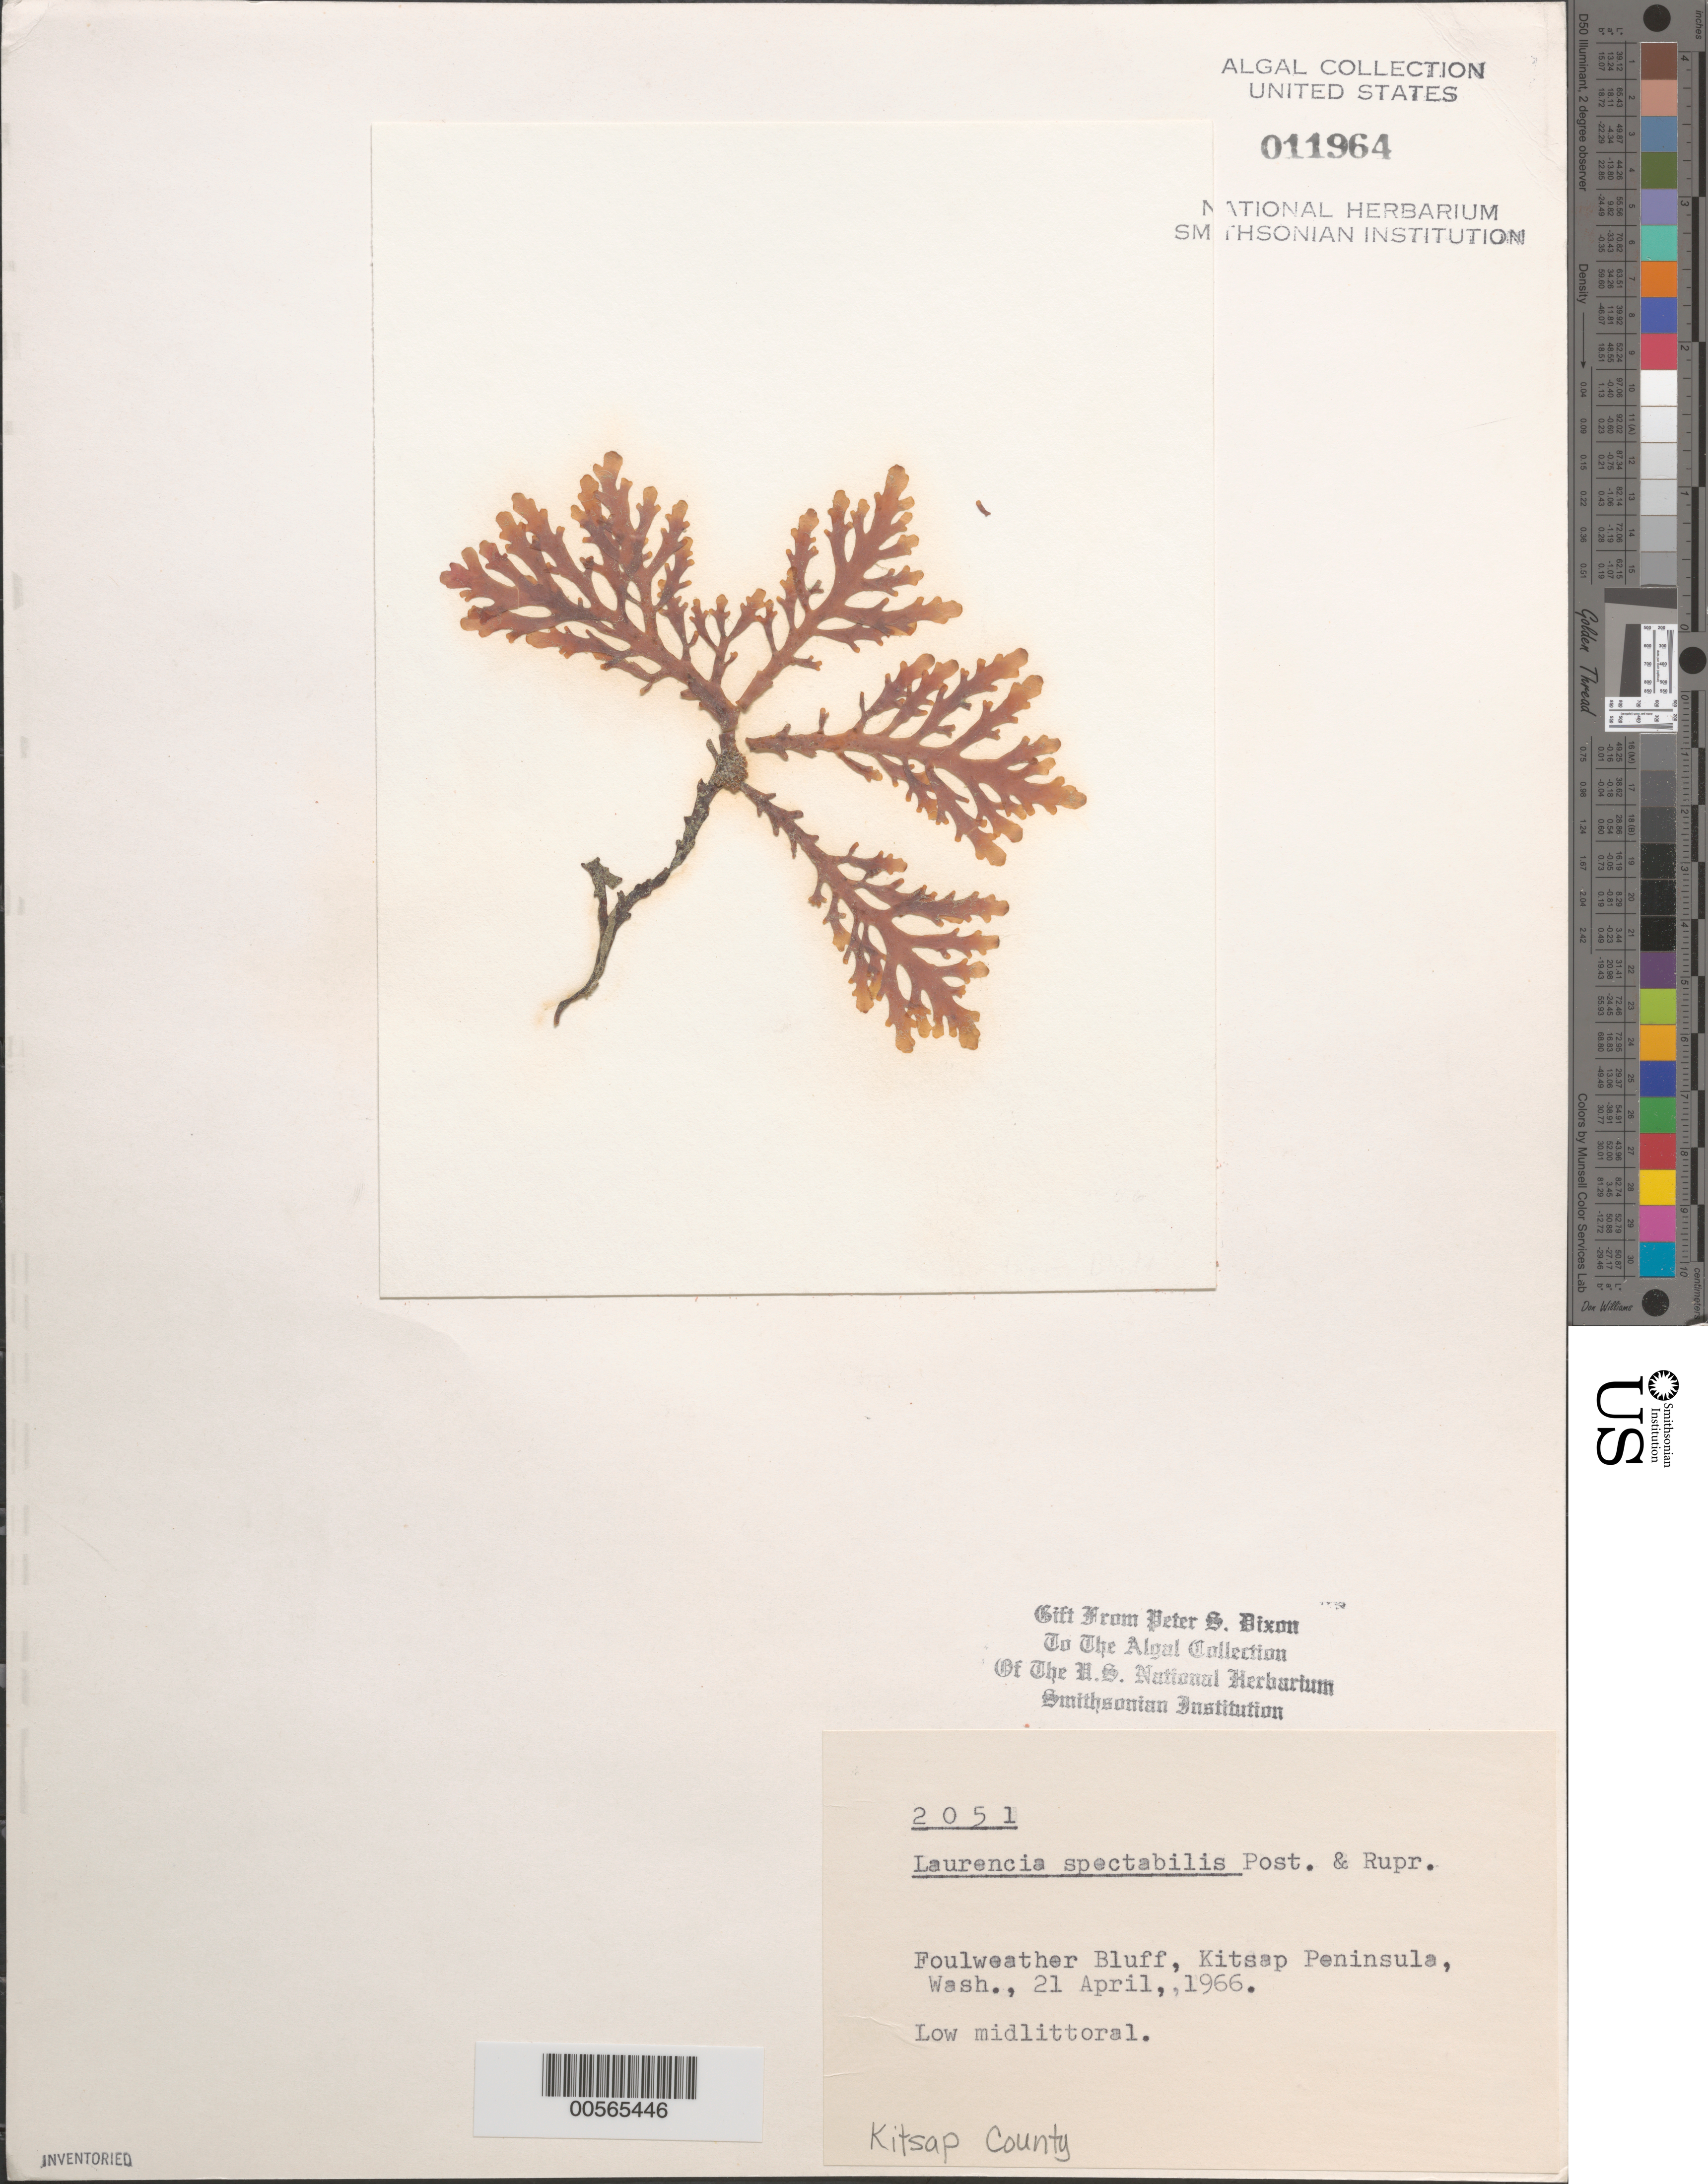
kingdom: Plantae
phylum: Rhodophyta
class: Florideophyceae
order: Ceramiales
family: Rhodomelaceae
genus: Osmundea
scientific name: Osmundea spectabilis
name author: (Postels & Rupr.) K.W. Nam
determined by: Algae name updating Project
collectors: P. S. Dixon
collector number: PSD 2051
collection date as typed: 21 Apr 1966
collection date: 1966-04-21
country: United States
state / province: Washington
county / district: Kitsap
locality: Foulweather Bluff, Kitsap Peninsula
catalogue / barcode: US 11964